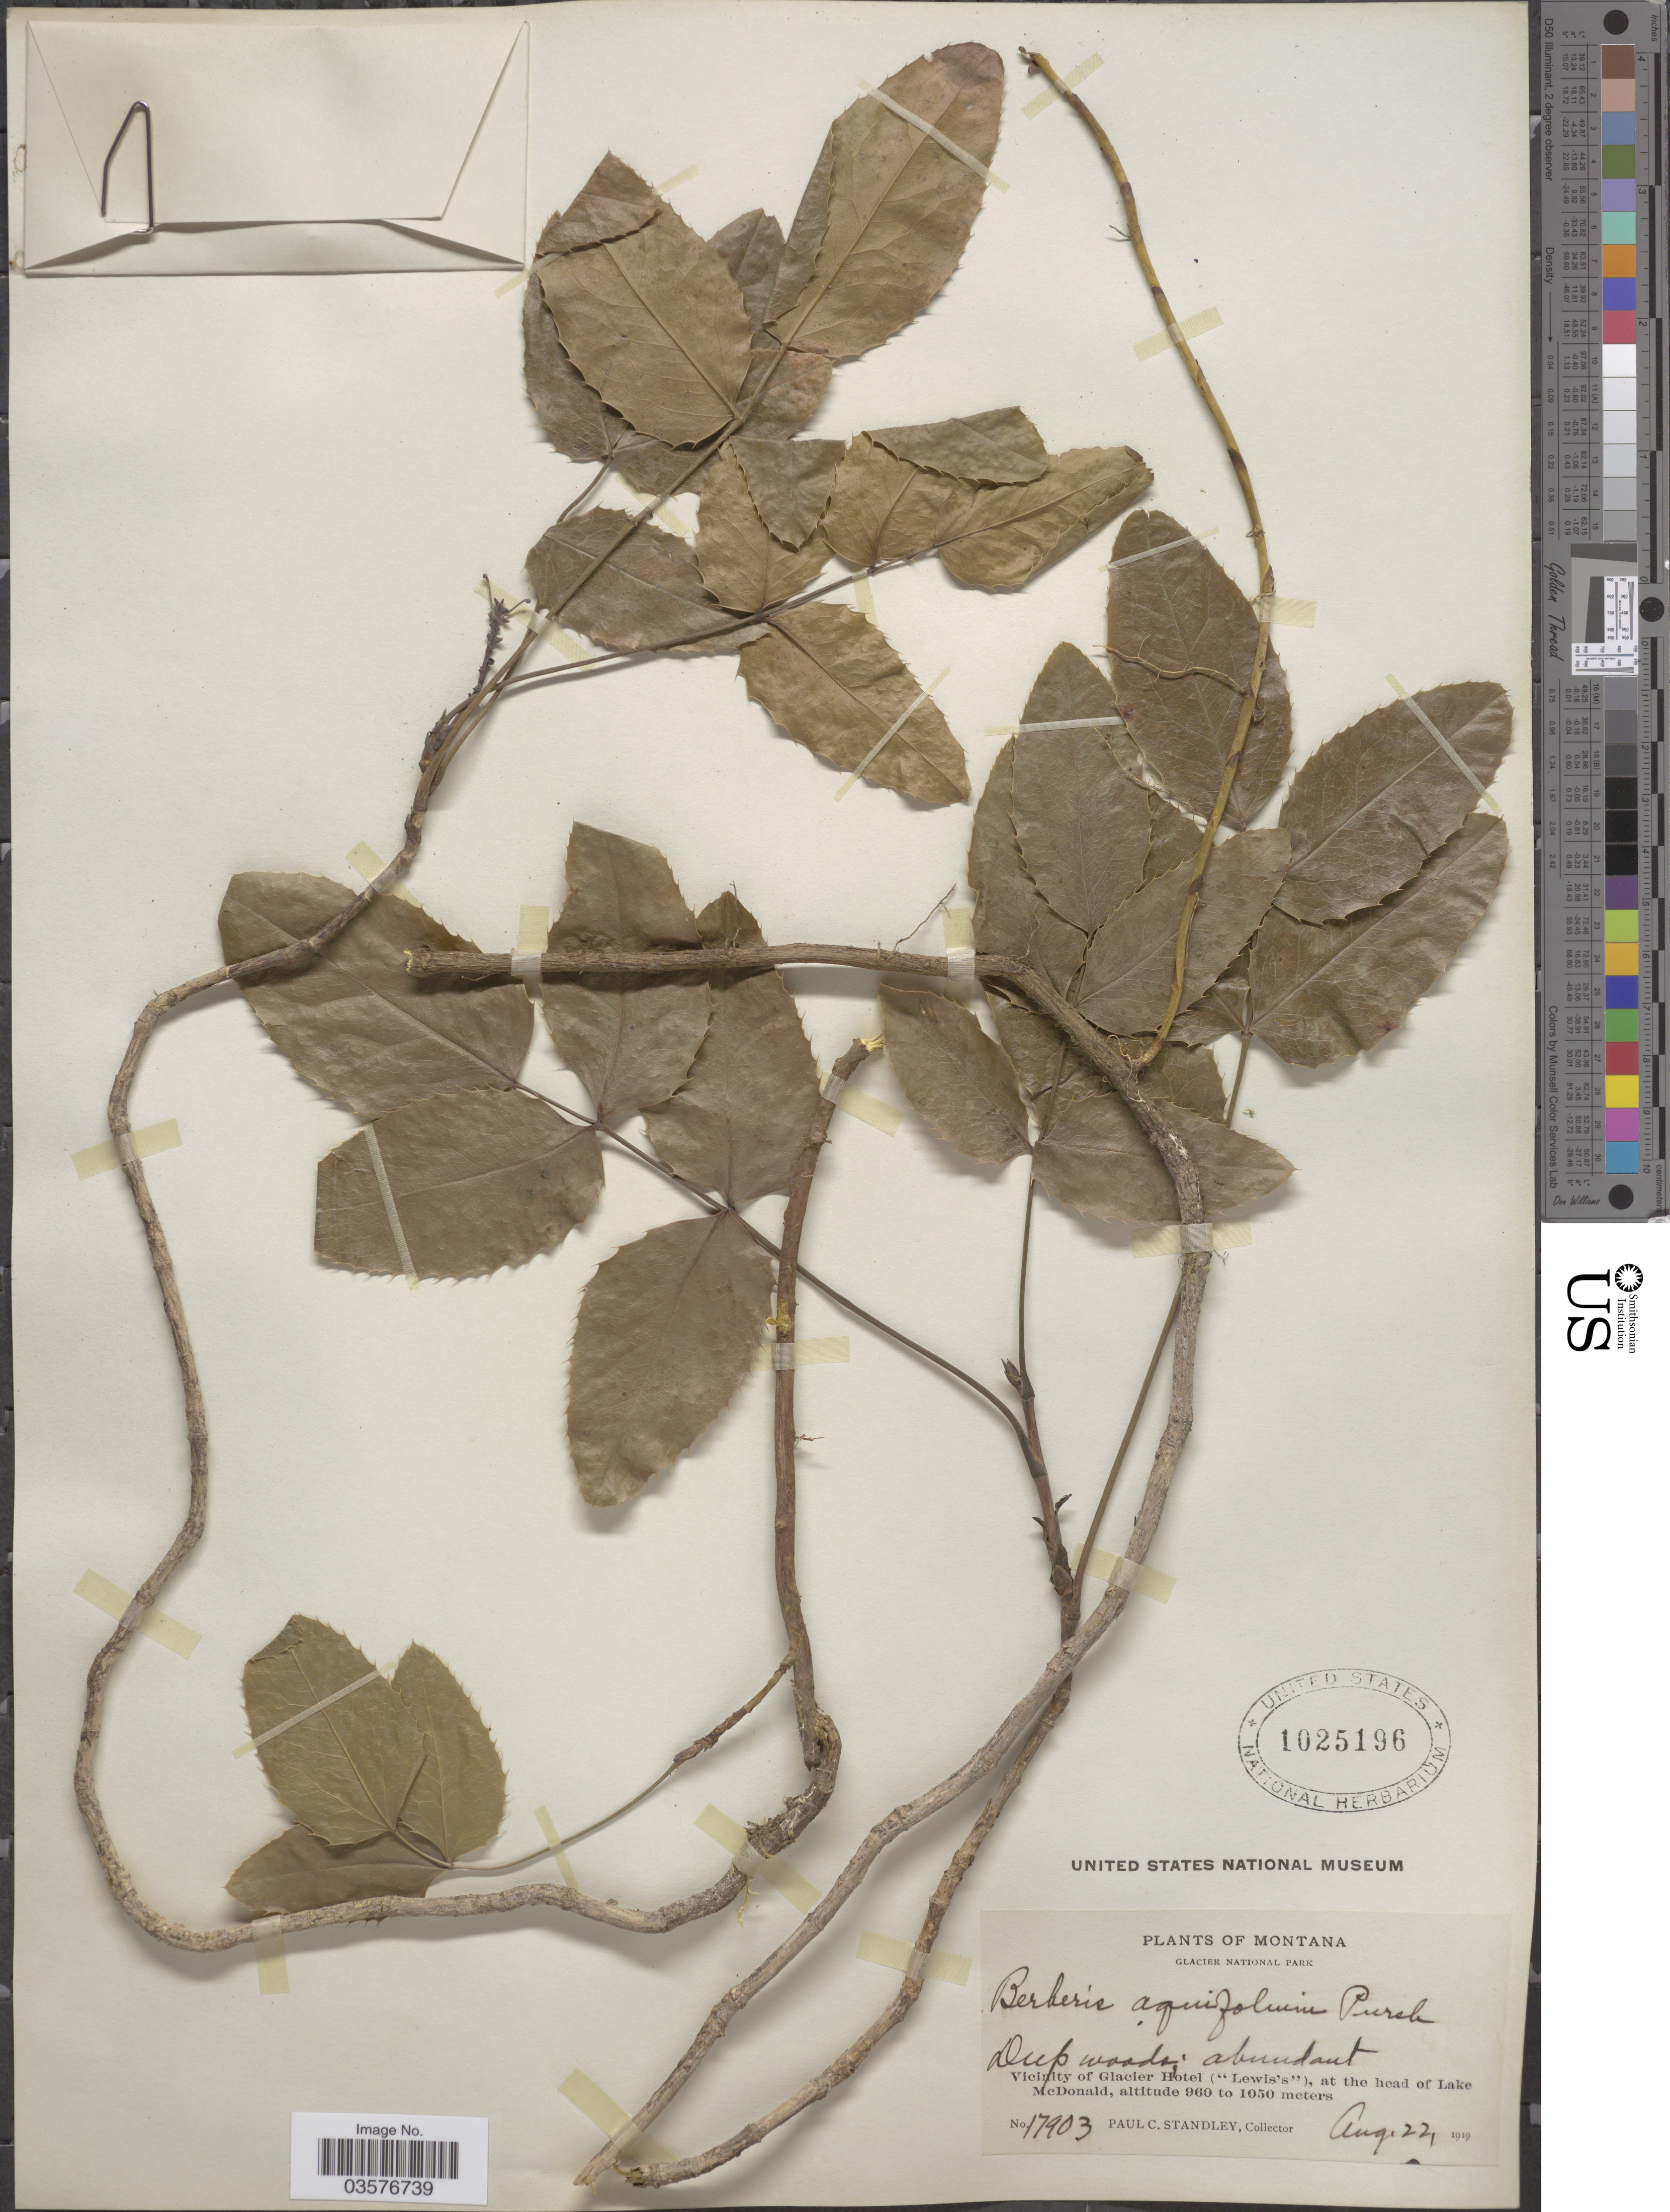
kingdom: Plantae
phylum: Tracheophyta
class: Magnoliopsida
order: Ranunculales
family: Berberidaceae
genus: Mahonia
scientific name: Mahonia repens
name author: (Lindl.) G. Don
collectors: P. C. Standley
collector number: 17903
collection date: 1919-08-22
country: United States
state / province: Montana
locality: Glacier National Park. Vicinity of Glacier Hotel ("Lewis"), at the head of Lake McDonald.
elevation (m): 960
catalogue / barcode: US 1025196